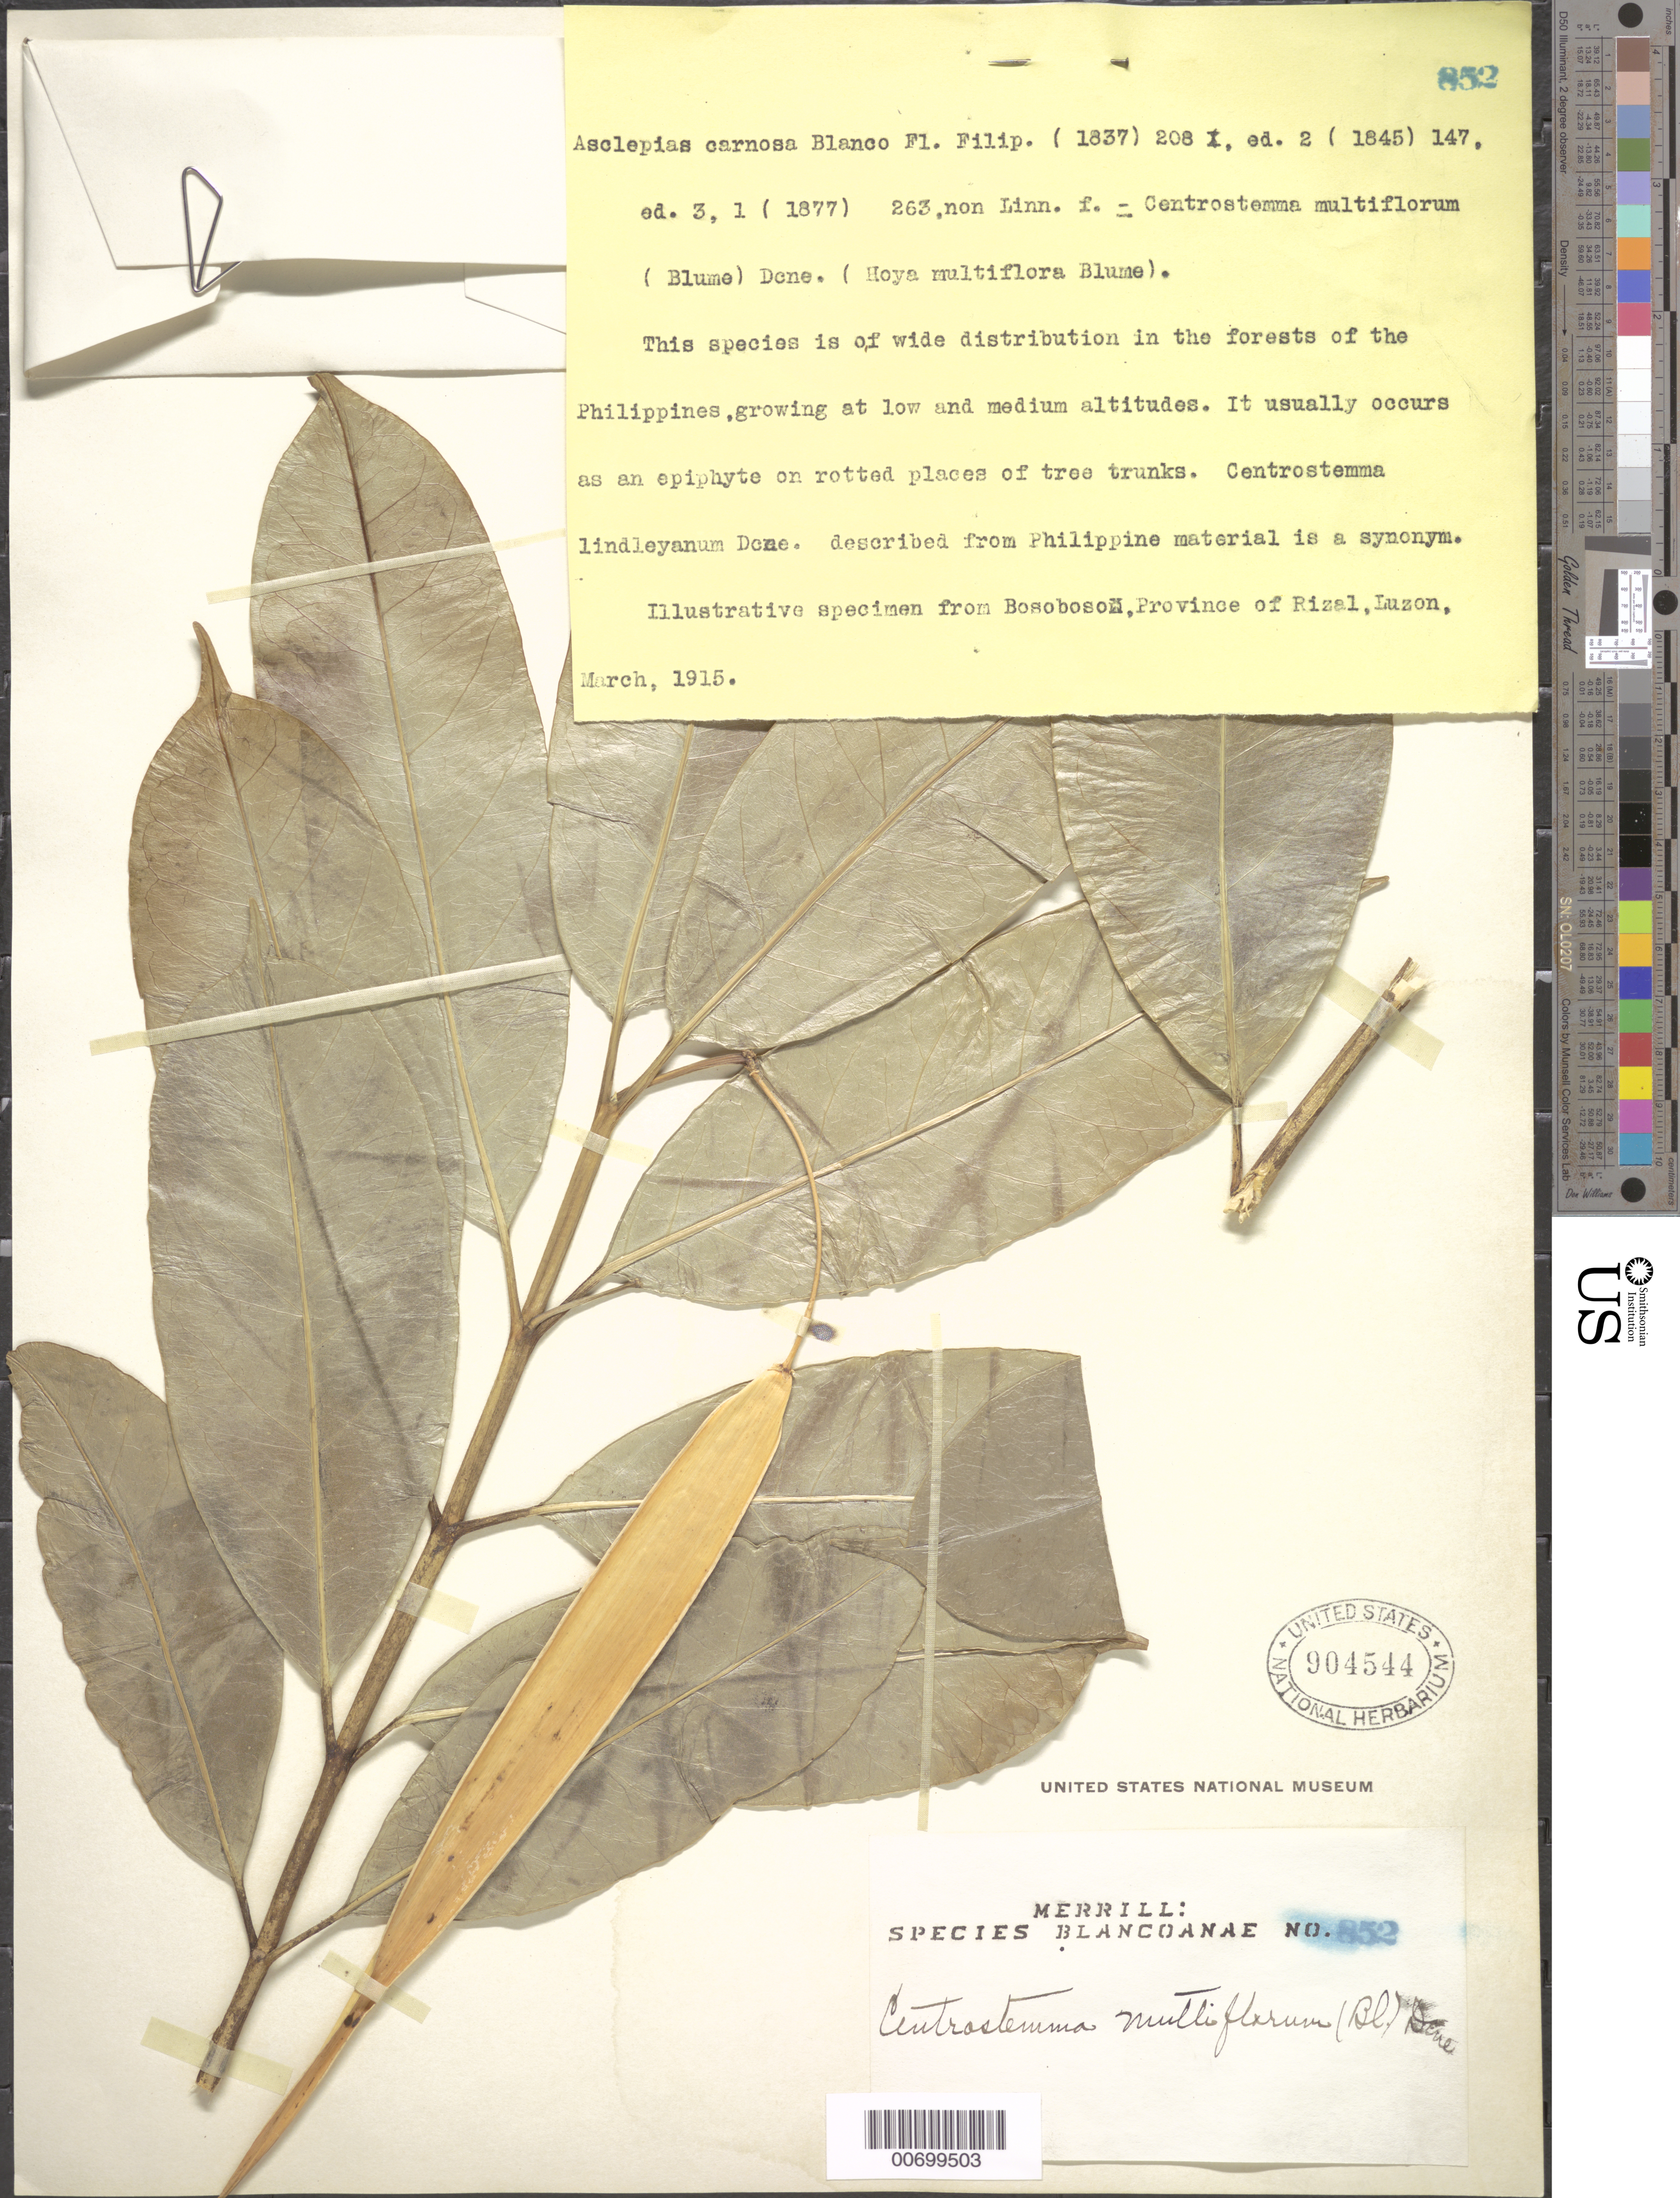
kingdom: Plantae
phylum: Tracheophyta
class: Magnoliopsida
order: Gentianales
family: Apocynaceae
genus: Hoya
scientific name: Hoya multiflora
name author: Blume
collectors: E. D. Merrill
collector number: Sp. Blancoan. 0852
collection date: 1915-05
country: Philippines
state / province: Calabarzon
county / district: Rizal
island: Luzon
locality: Bosoboso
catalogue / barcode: US 904544